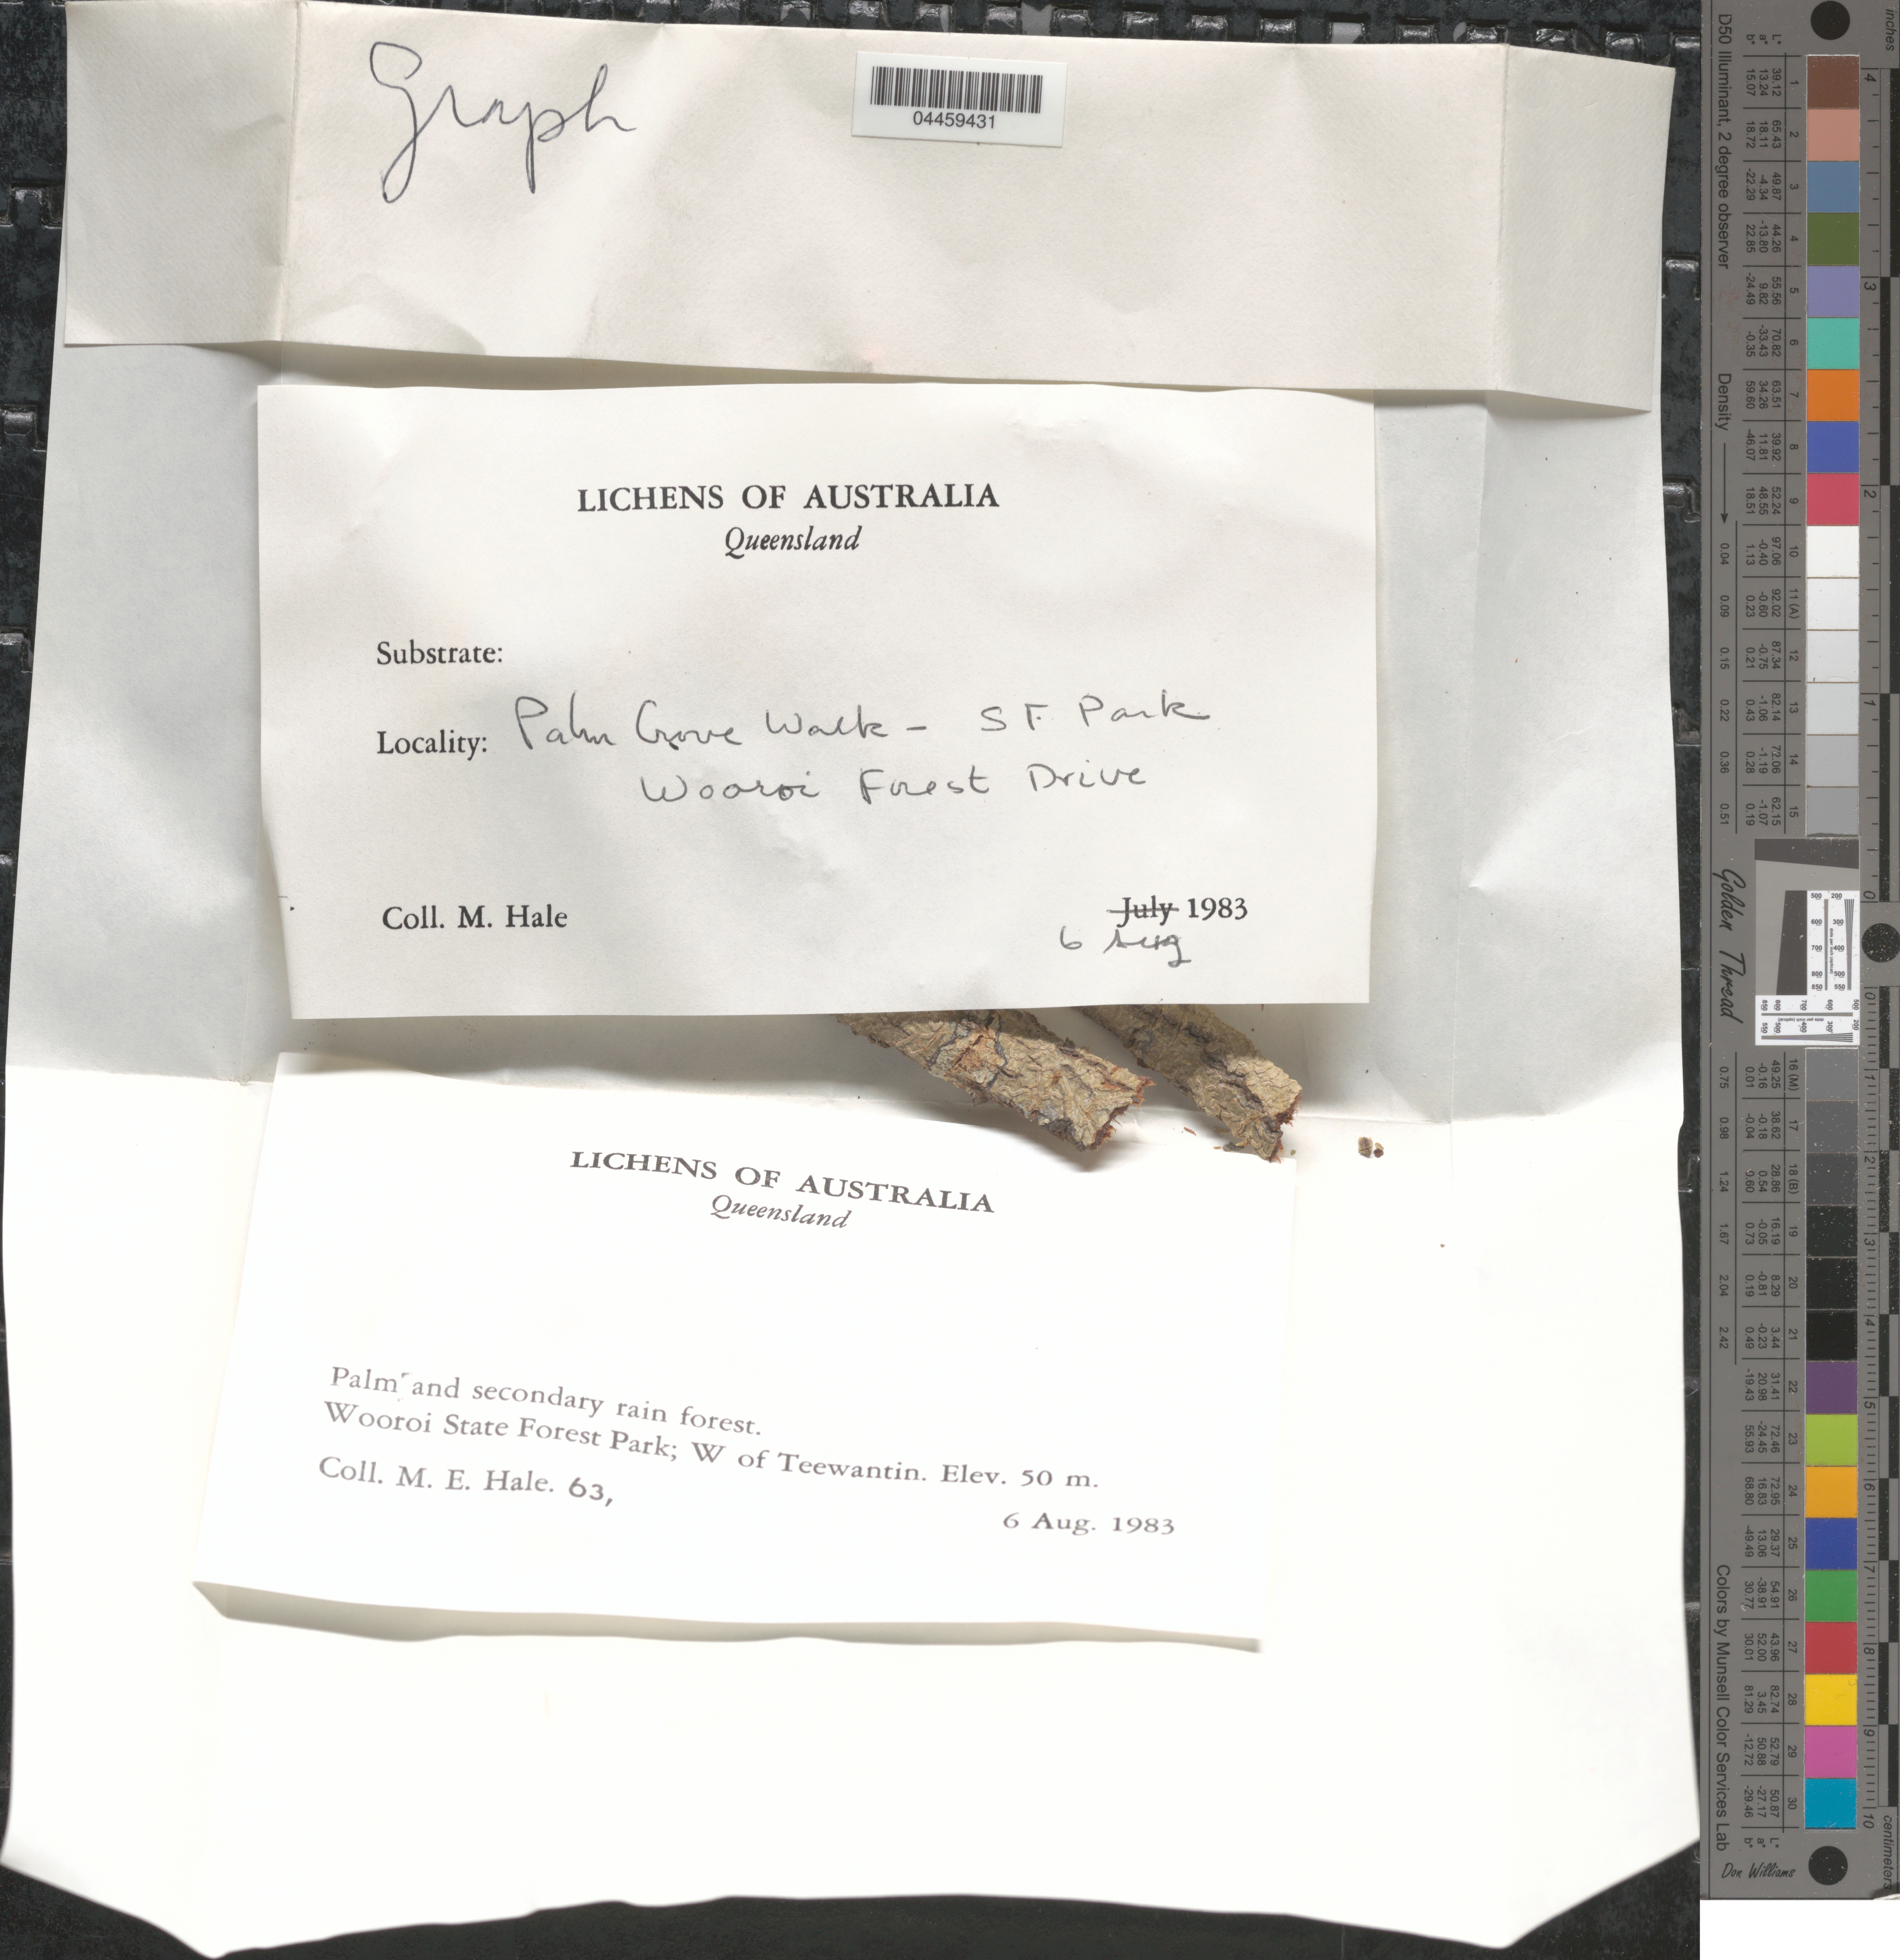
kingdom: Fungi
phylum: Ascomycota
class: Lecanoromycetes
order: Ostropales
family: Graphidaceae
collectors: M. Hale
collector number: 63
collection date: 1983-08-06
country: Australia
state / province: Queensland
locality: Palm Grove Walk - S F. Park Wooroi Forest Drive. Palm and secondary rain forest. Wooroi State Forest Park; W of Teewantin.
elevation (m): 50